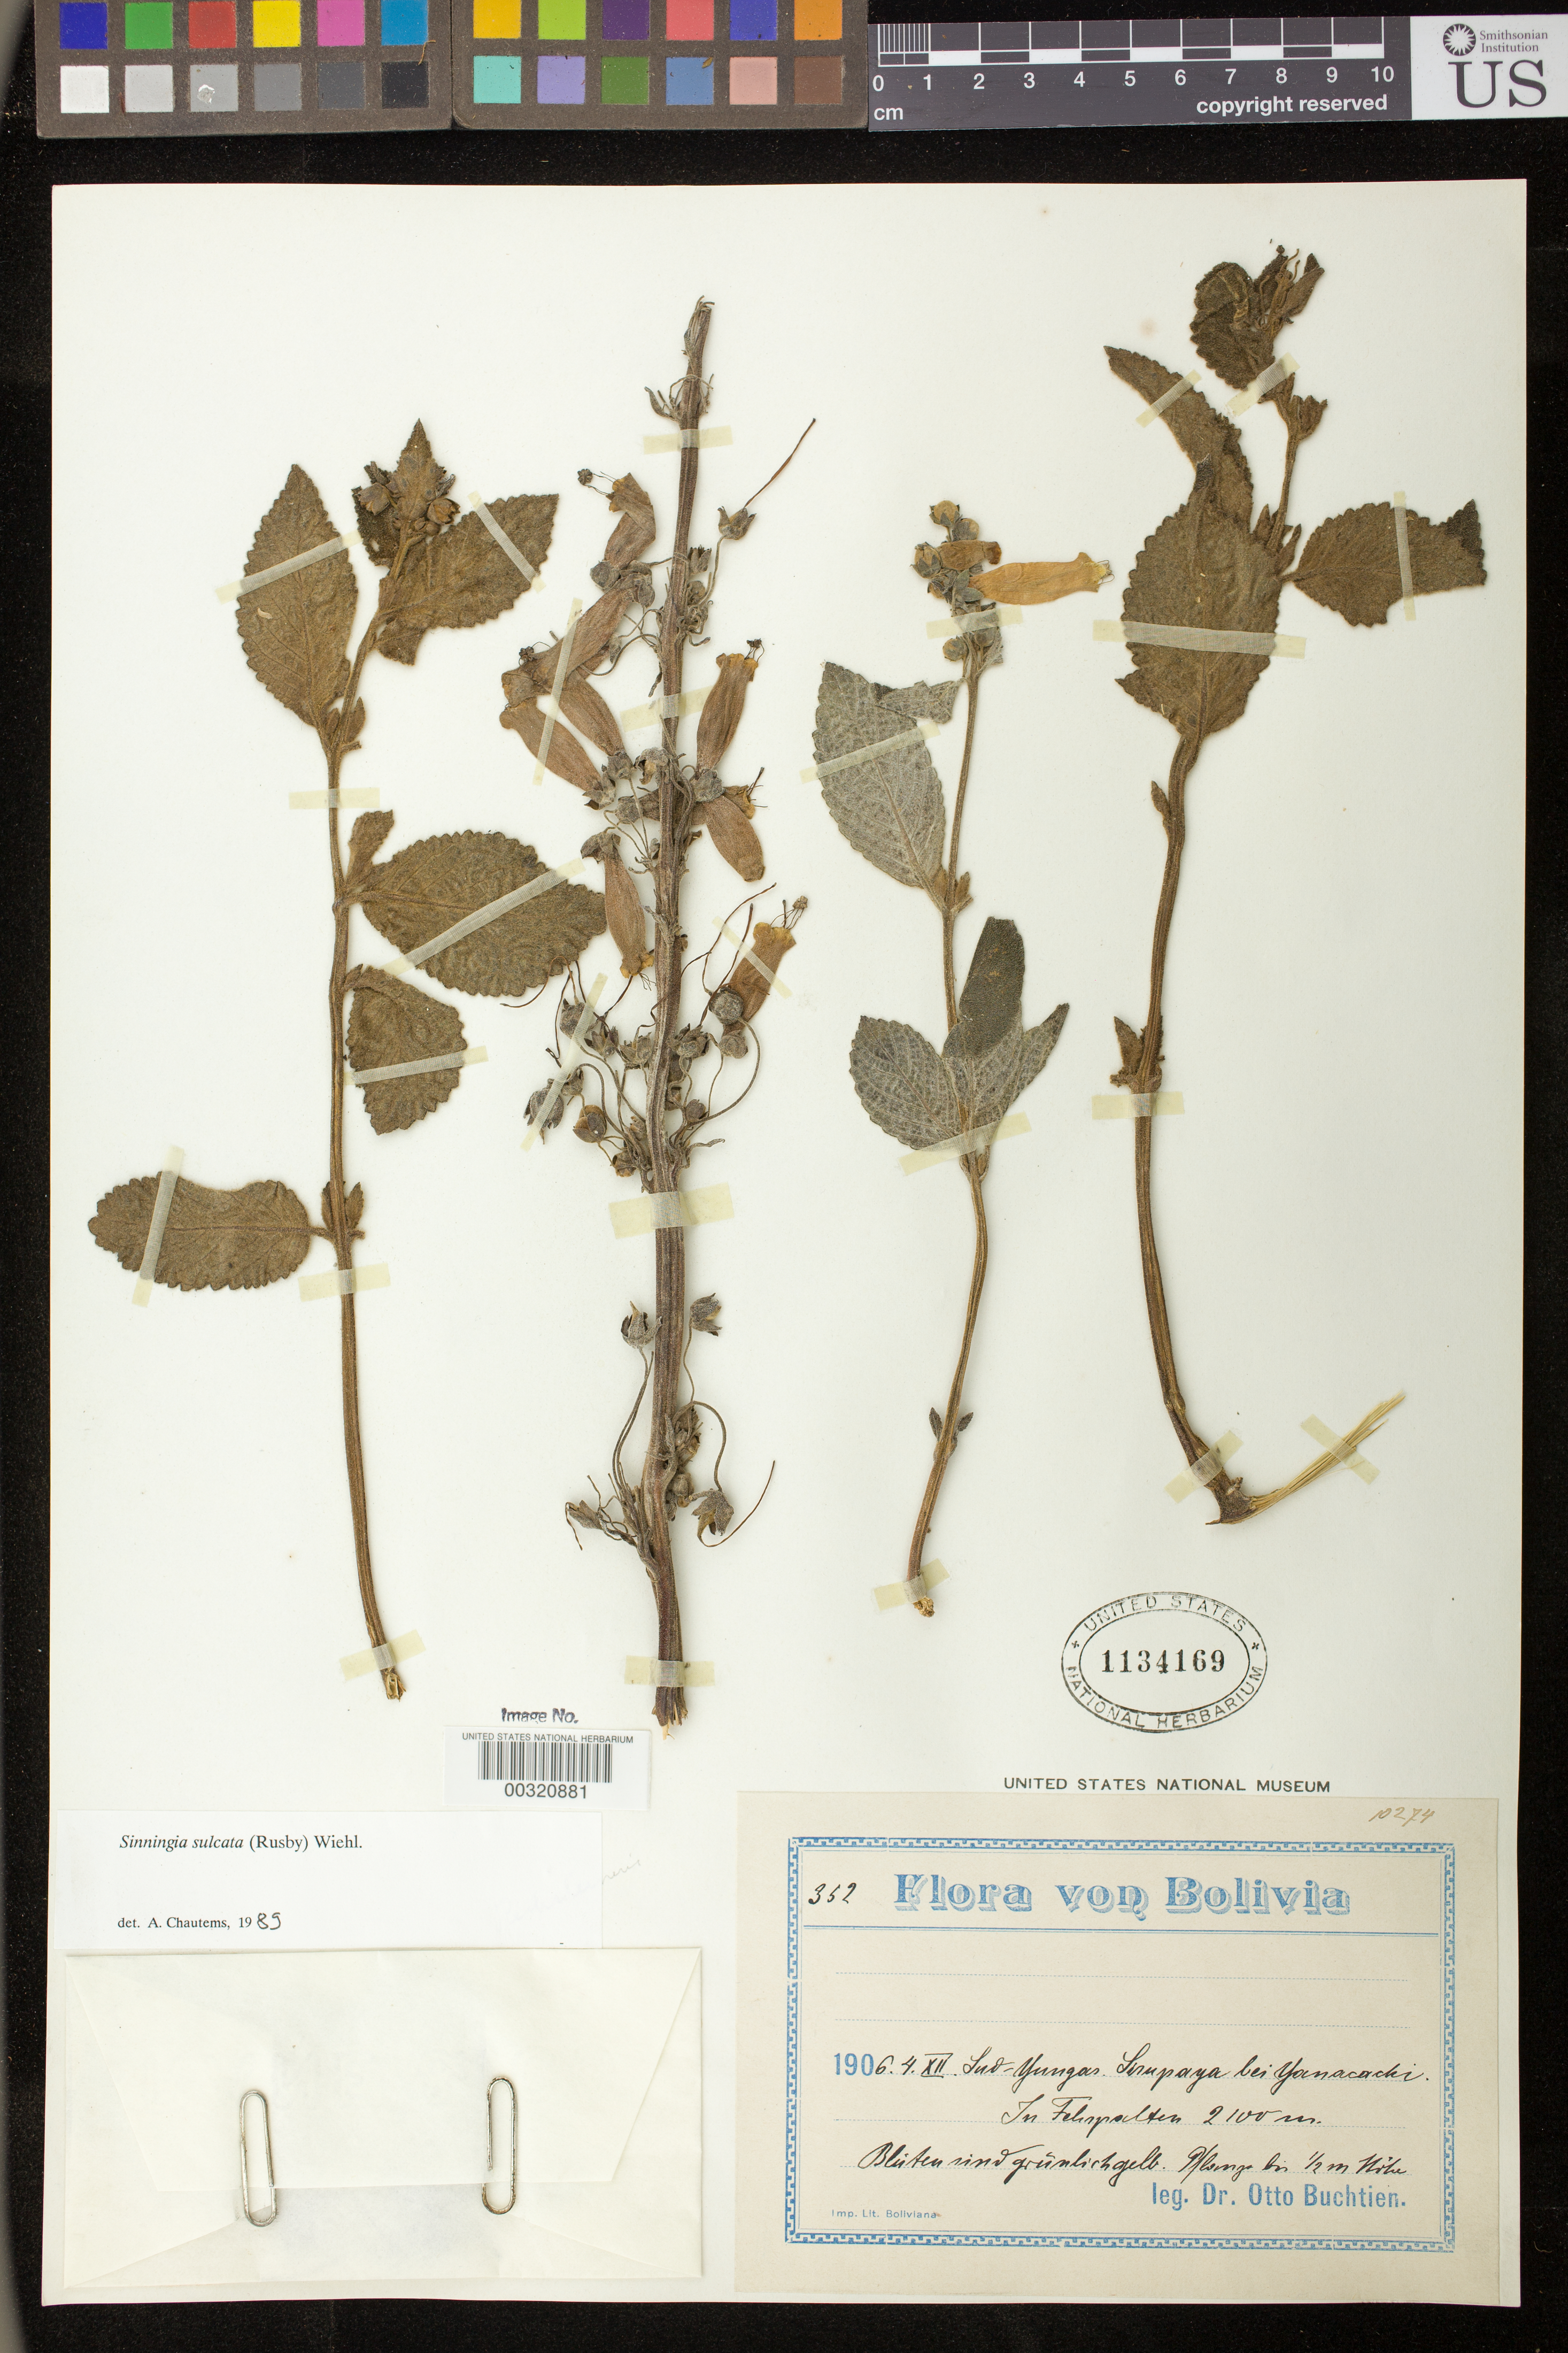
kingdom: Plantae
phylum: Tracheophyta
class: Magnoliopsida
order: Lamiales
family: Gesneriaceae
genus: Sinningia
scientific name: Sinningia sulcata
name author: (Rusby) Wiehler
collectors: O. Buchtien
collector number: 352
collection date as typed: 04 Dec 1906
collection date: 1906-12-04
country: Bolivia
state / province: La Paz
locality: Sud-Yungas, Sirupaya by Yanacachi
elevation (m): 2100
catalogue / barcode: US 1134169